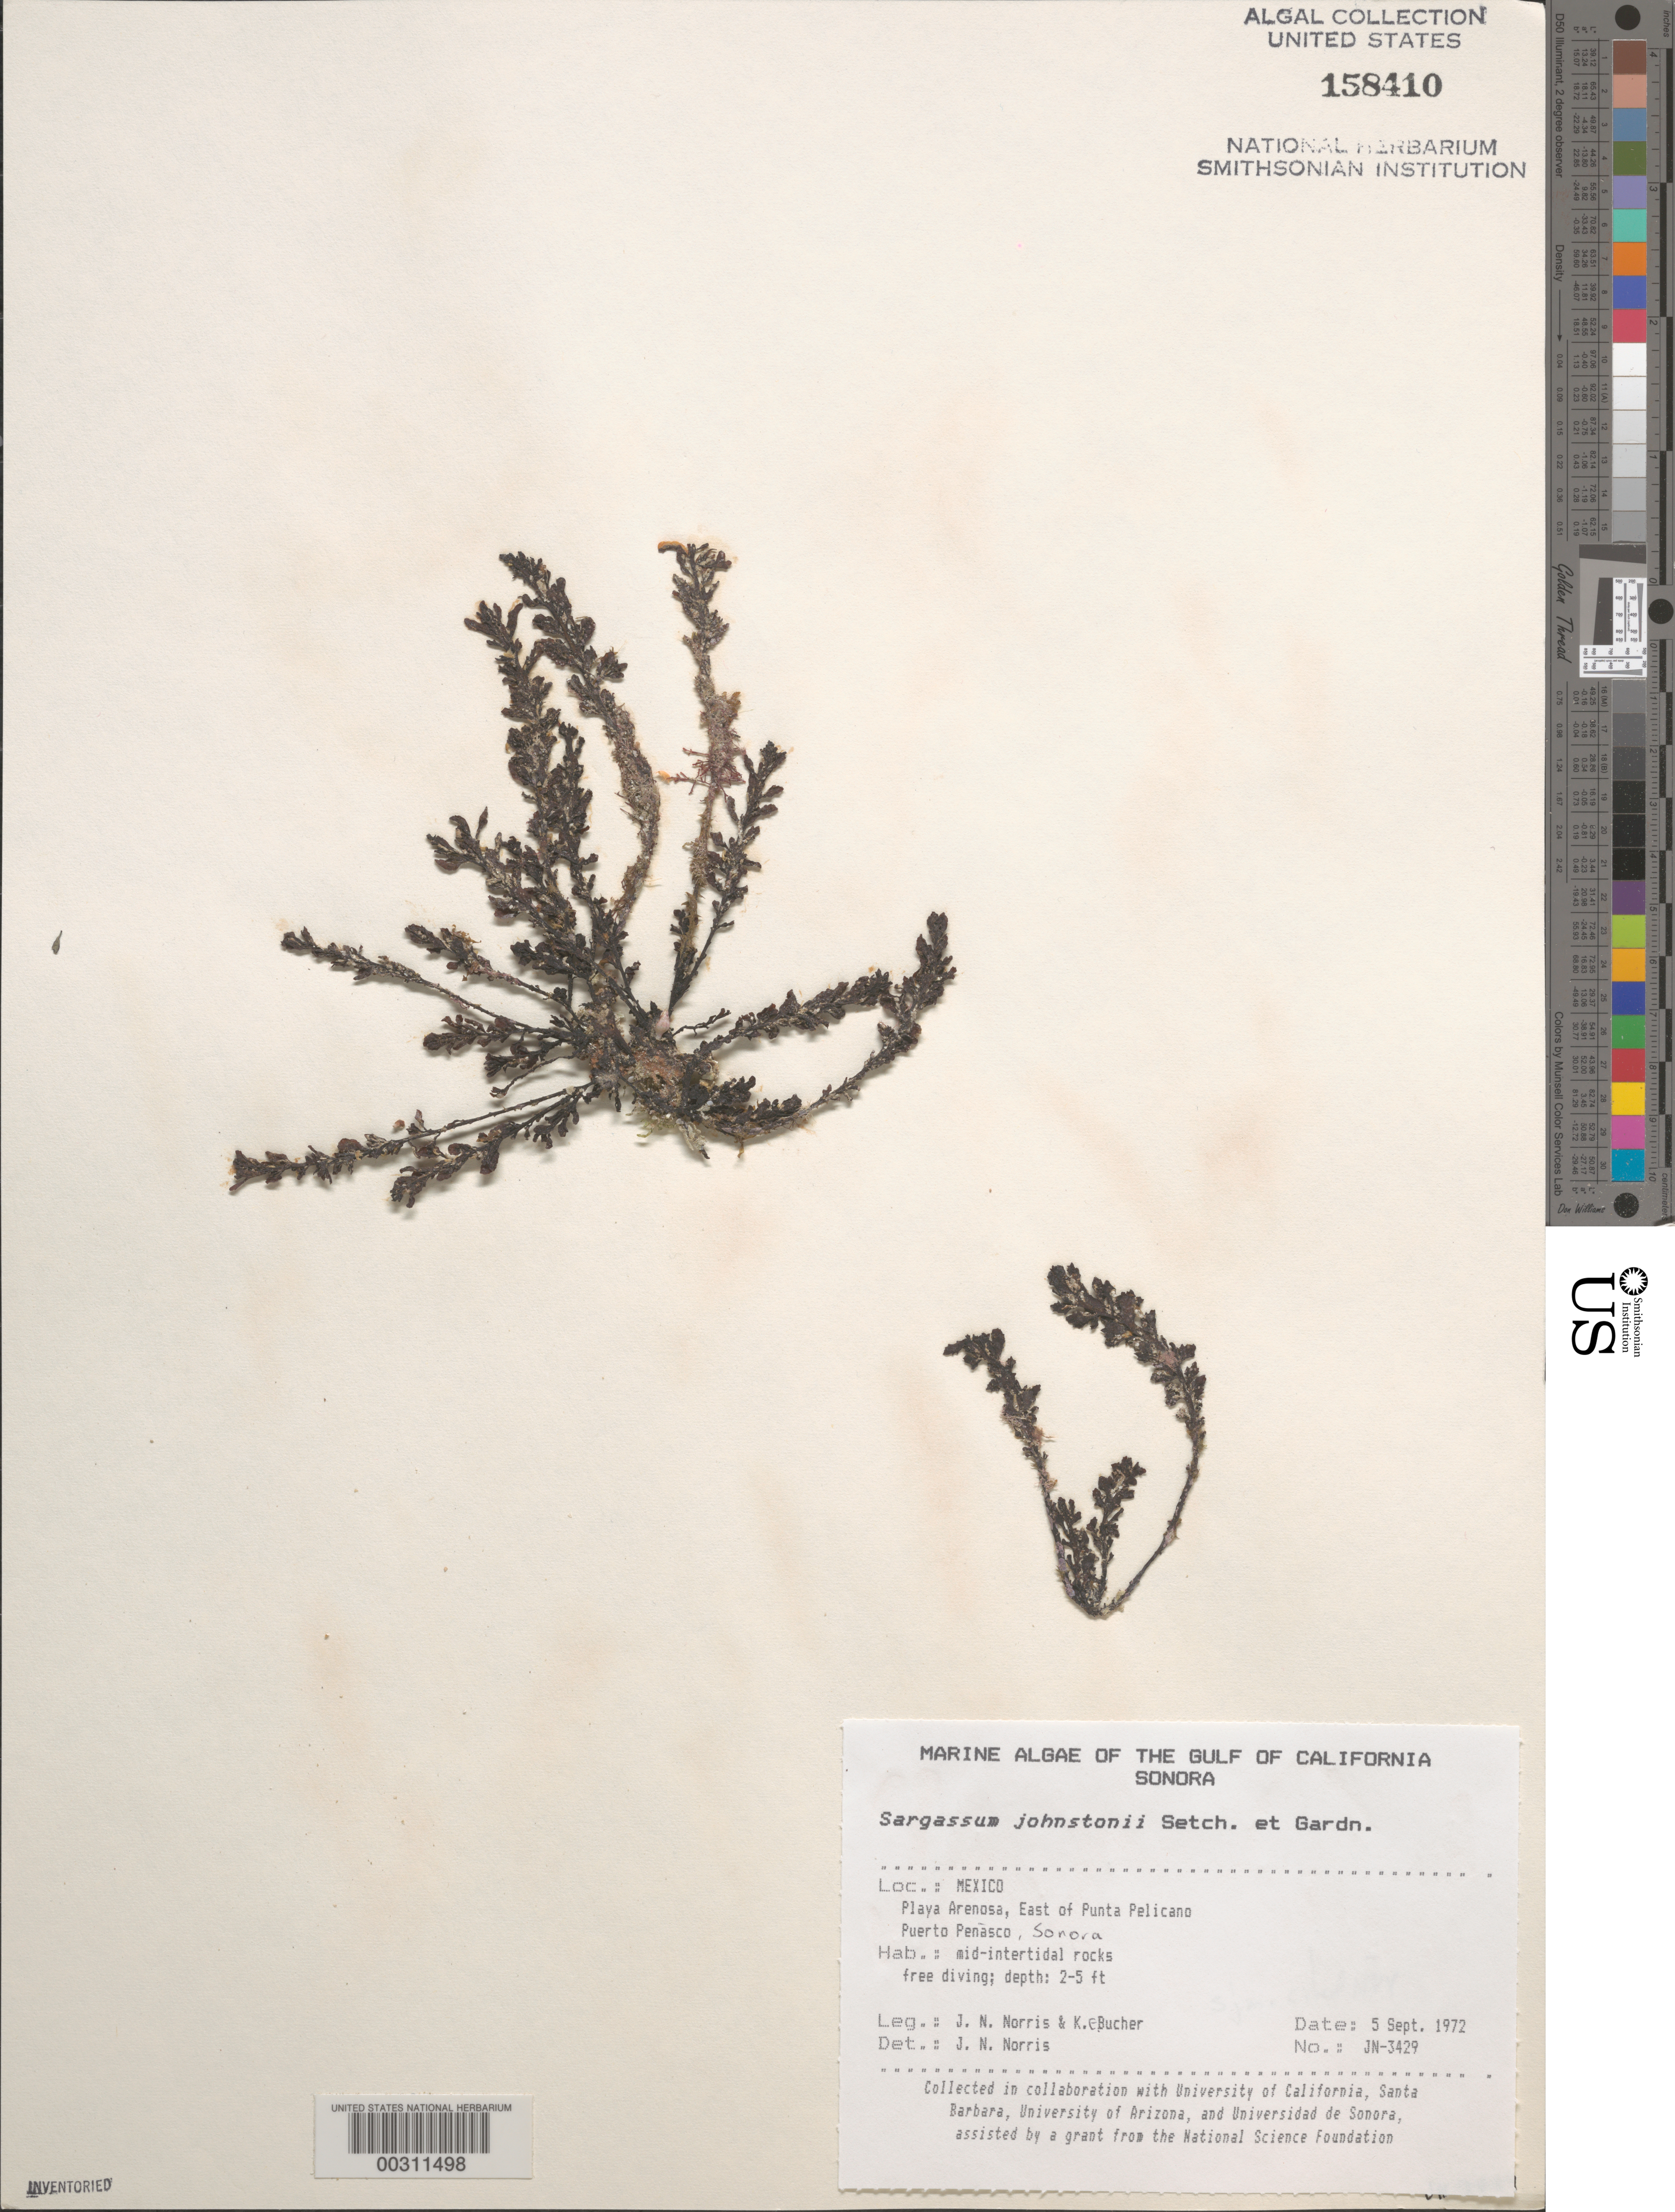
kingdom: Chromista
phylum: Ochrophyta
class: Phaeophyceae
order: Fucales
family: Sargassaceae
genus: Sargassum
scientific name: Sargassum johnstonii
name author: Setchell & N.L. Gardner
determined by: Norris, James N.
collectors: J. N. Norris & K. E. Bucher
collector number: JN-3429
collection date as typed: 05 Sep 1972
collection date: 1972-09-05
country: Mexico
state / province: Sonora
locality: Playa Arenosa, Puerto Penasco, east of Punta Pelicano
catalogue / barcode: US 158410